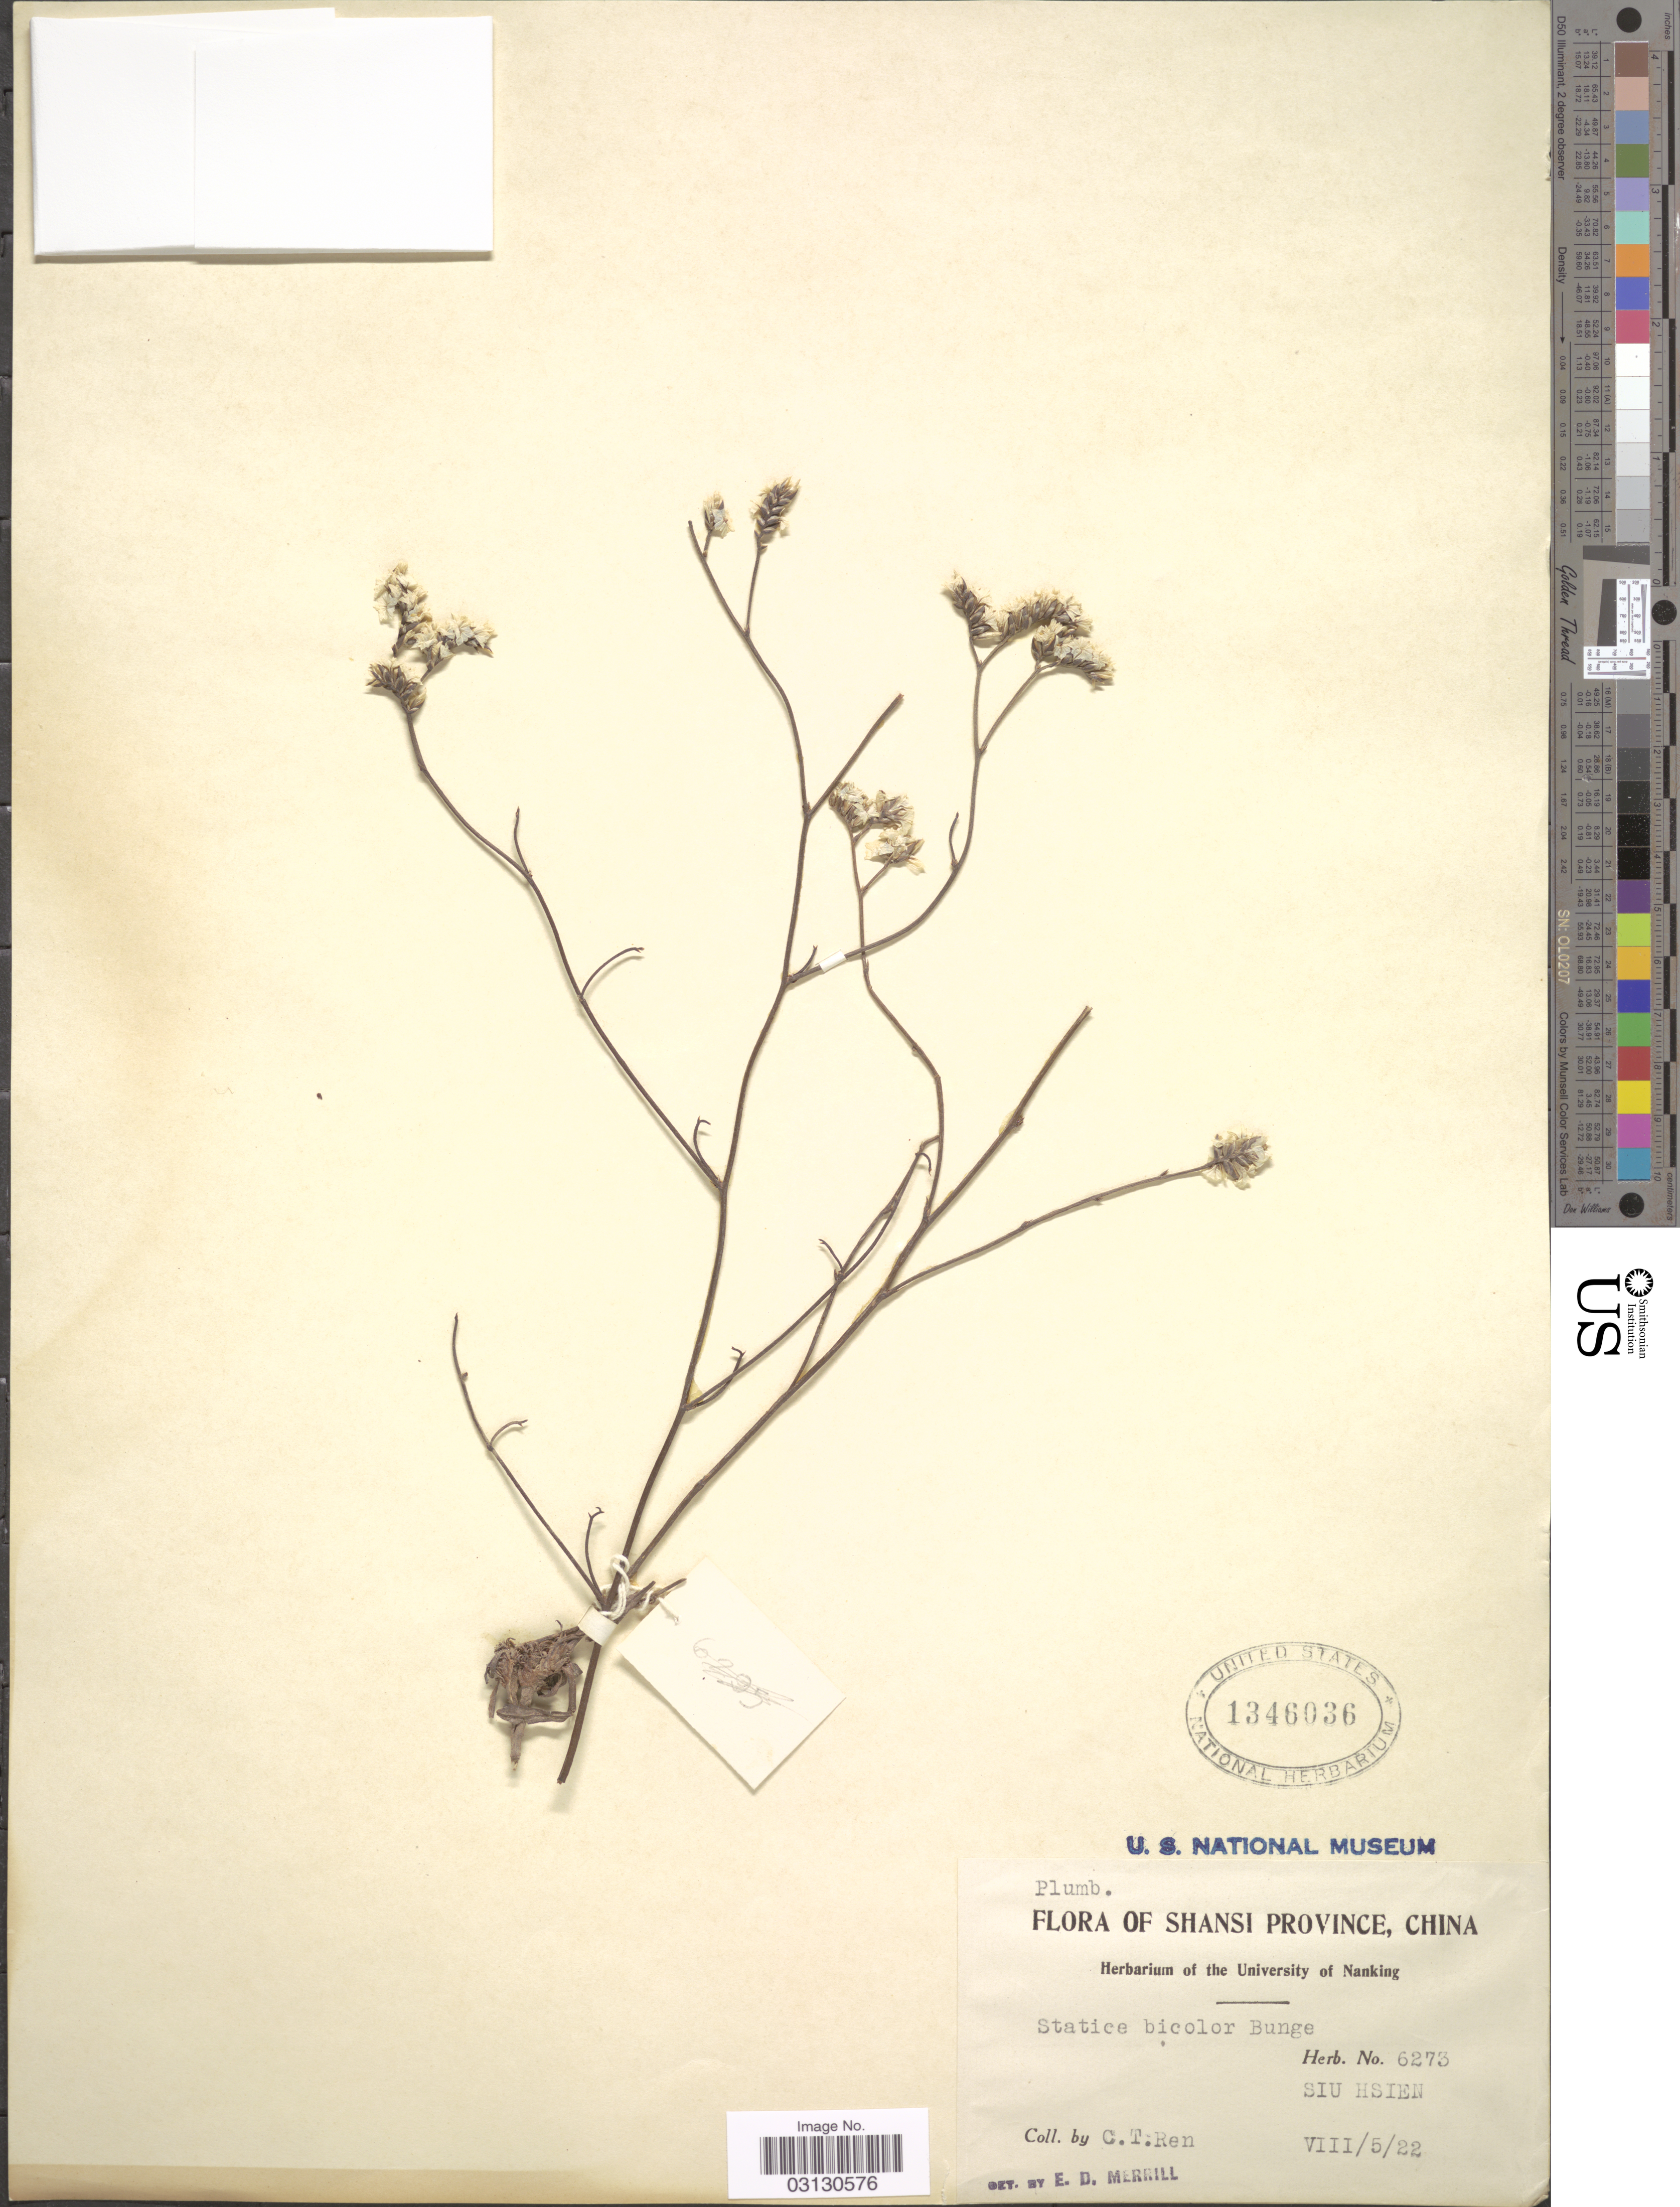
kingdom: Plantae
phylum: Tracheophyta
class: Magnoliopsida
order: Caryophyllales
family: Plumbaginaceae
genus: Limonium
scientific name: Limonium bicolor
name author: (Bunge) Kuntze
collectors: C. Ren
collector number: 6273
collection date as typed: Transcribed d/m/y: 5/7/22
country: China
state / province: Shanxi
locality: Shansi Province. Siu Hsien.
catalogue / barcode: US 1346036